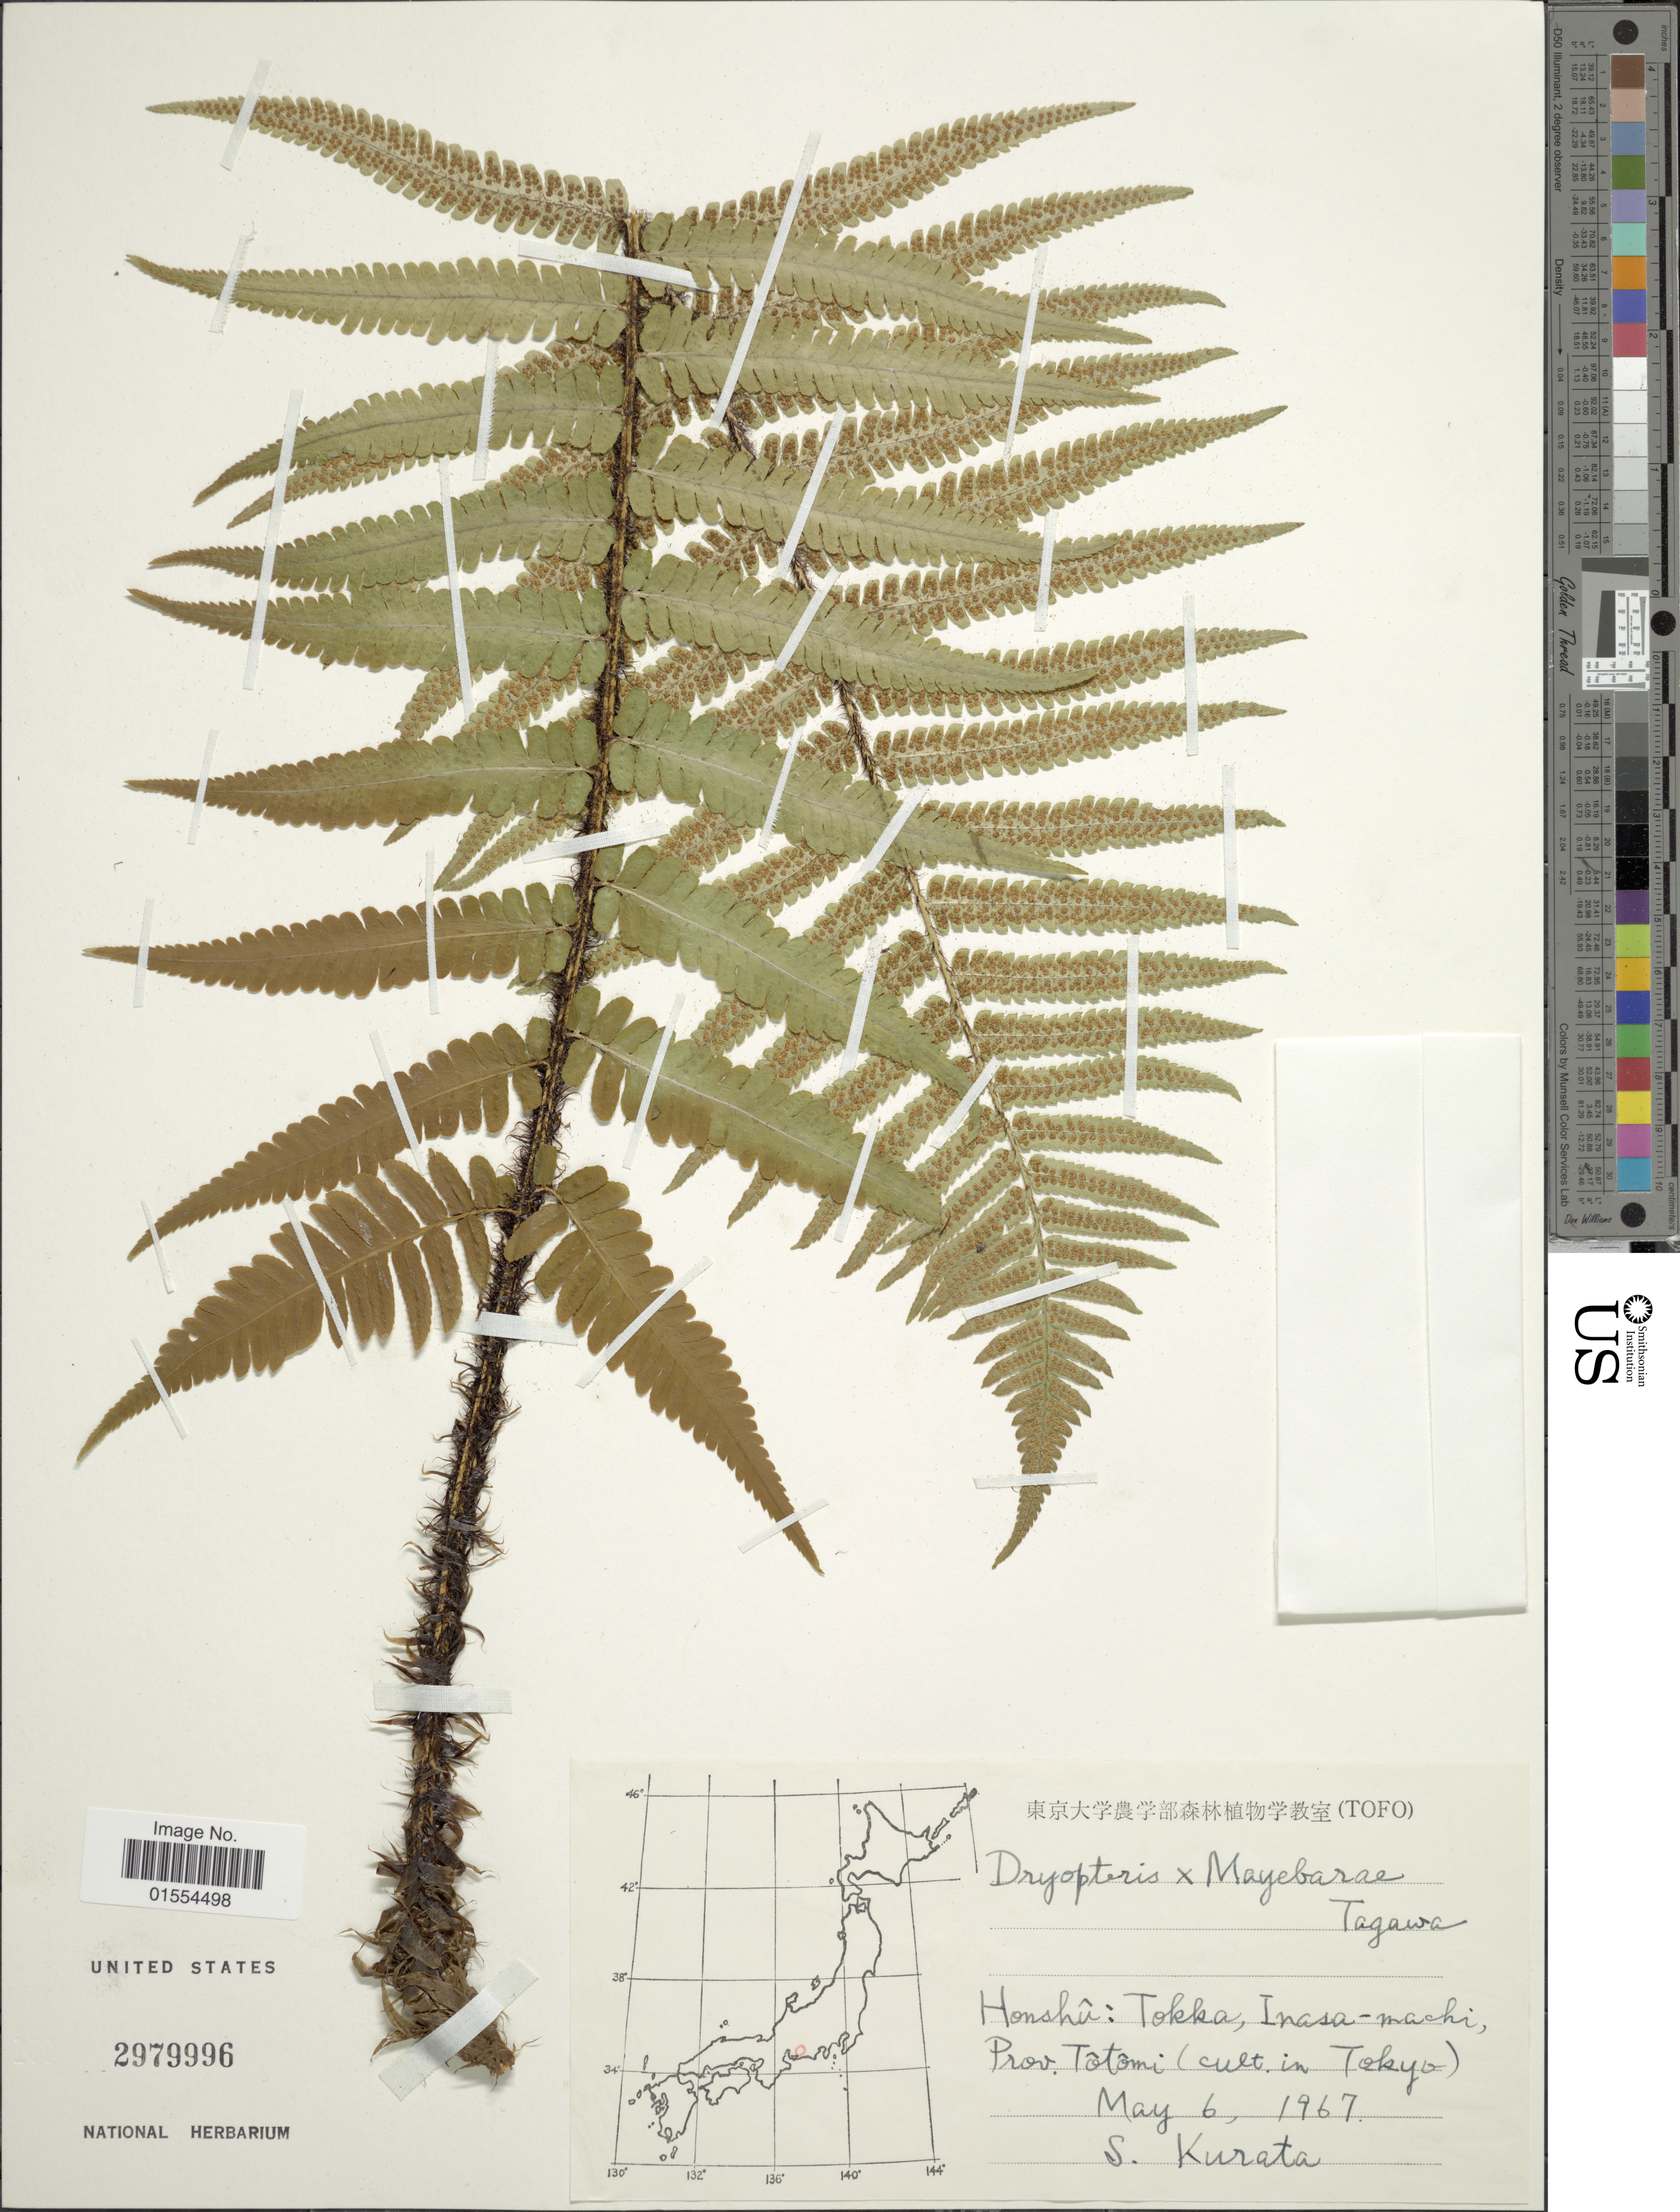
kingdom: Plantae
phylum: Tracheophyta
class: Polypodiopsida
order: Polypodiales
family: Dryopteridaceae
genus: Dryopteris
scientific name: Dryopteris mayebarae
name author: Tagawa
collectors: Sa. Kurata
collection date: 1967-05-06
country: Japan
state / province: Tokyo, Federal City of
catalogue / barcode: US 2979996